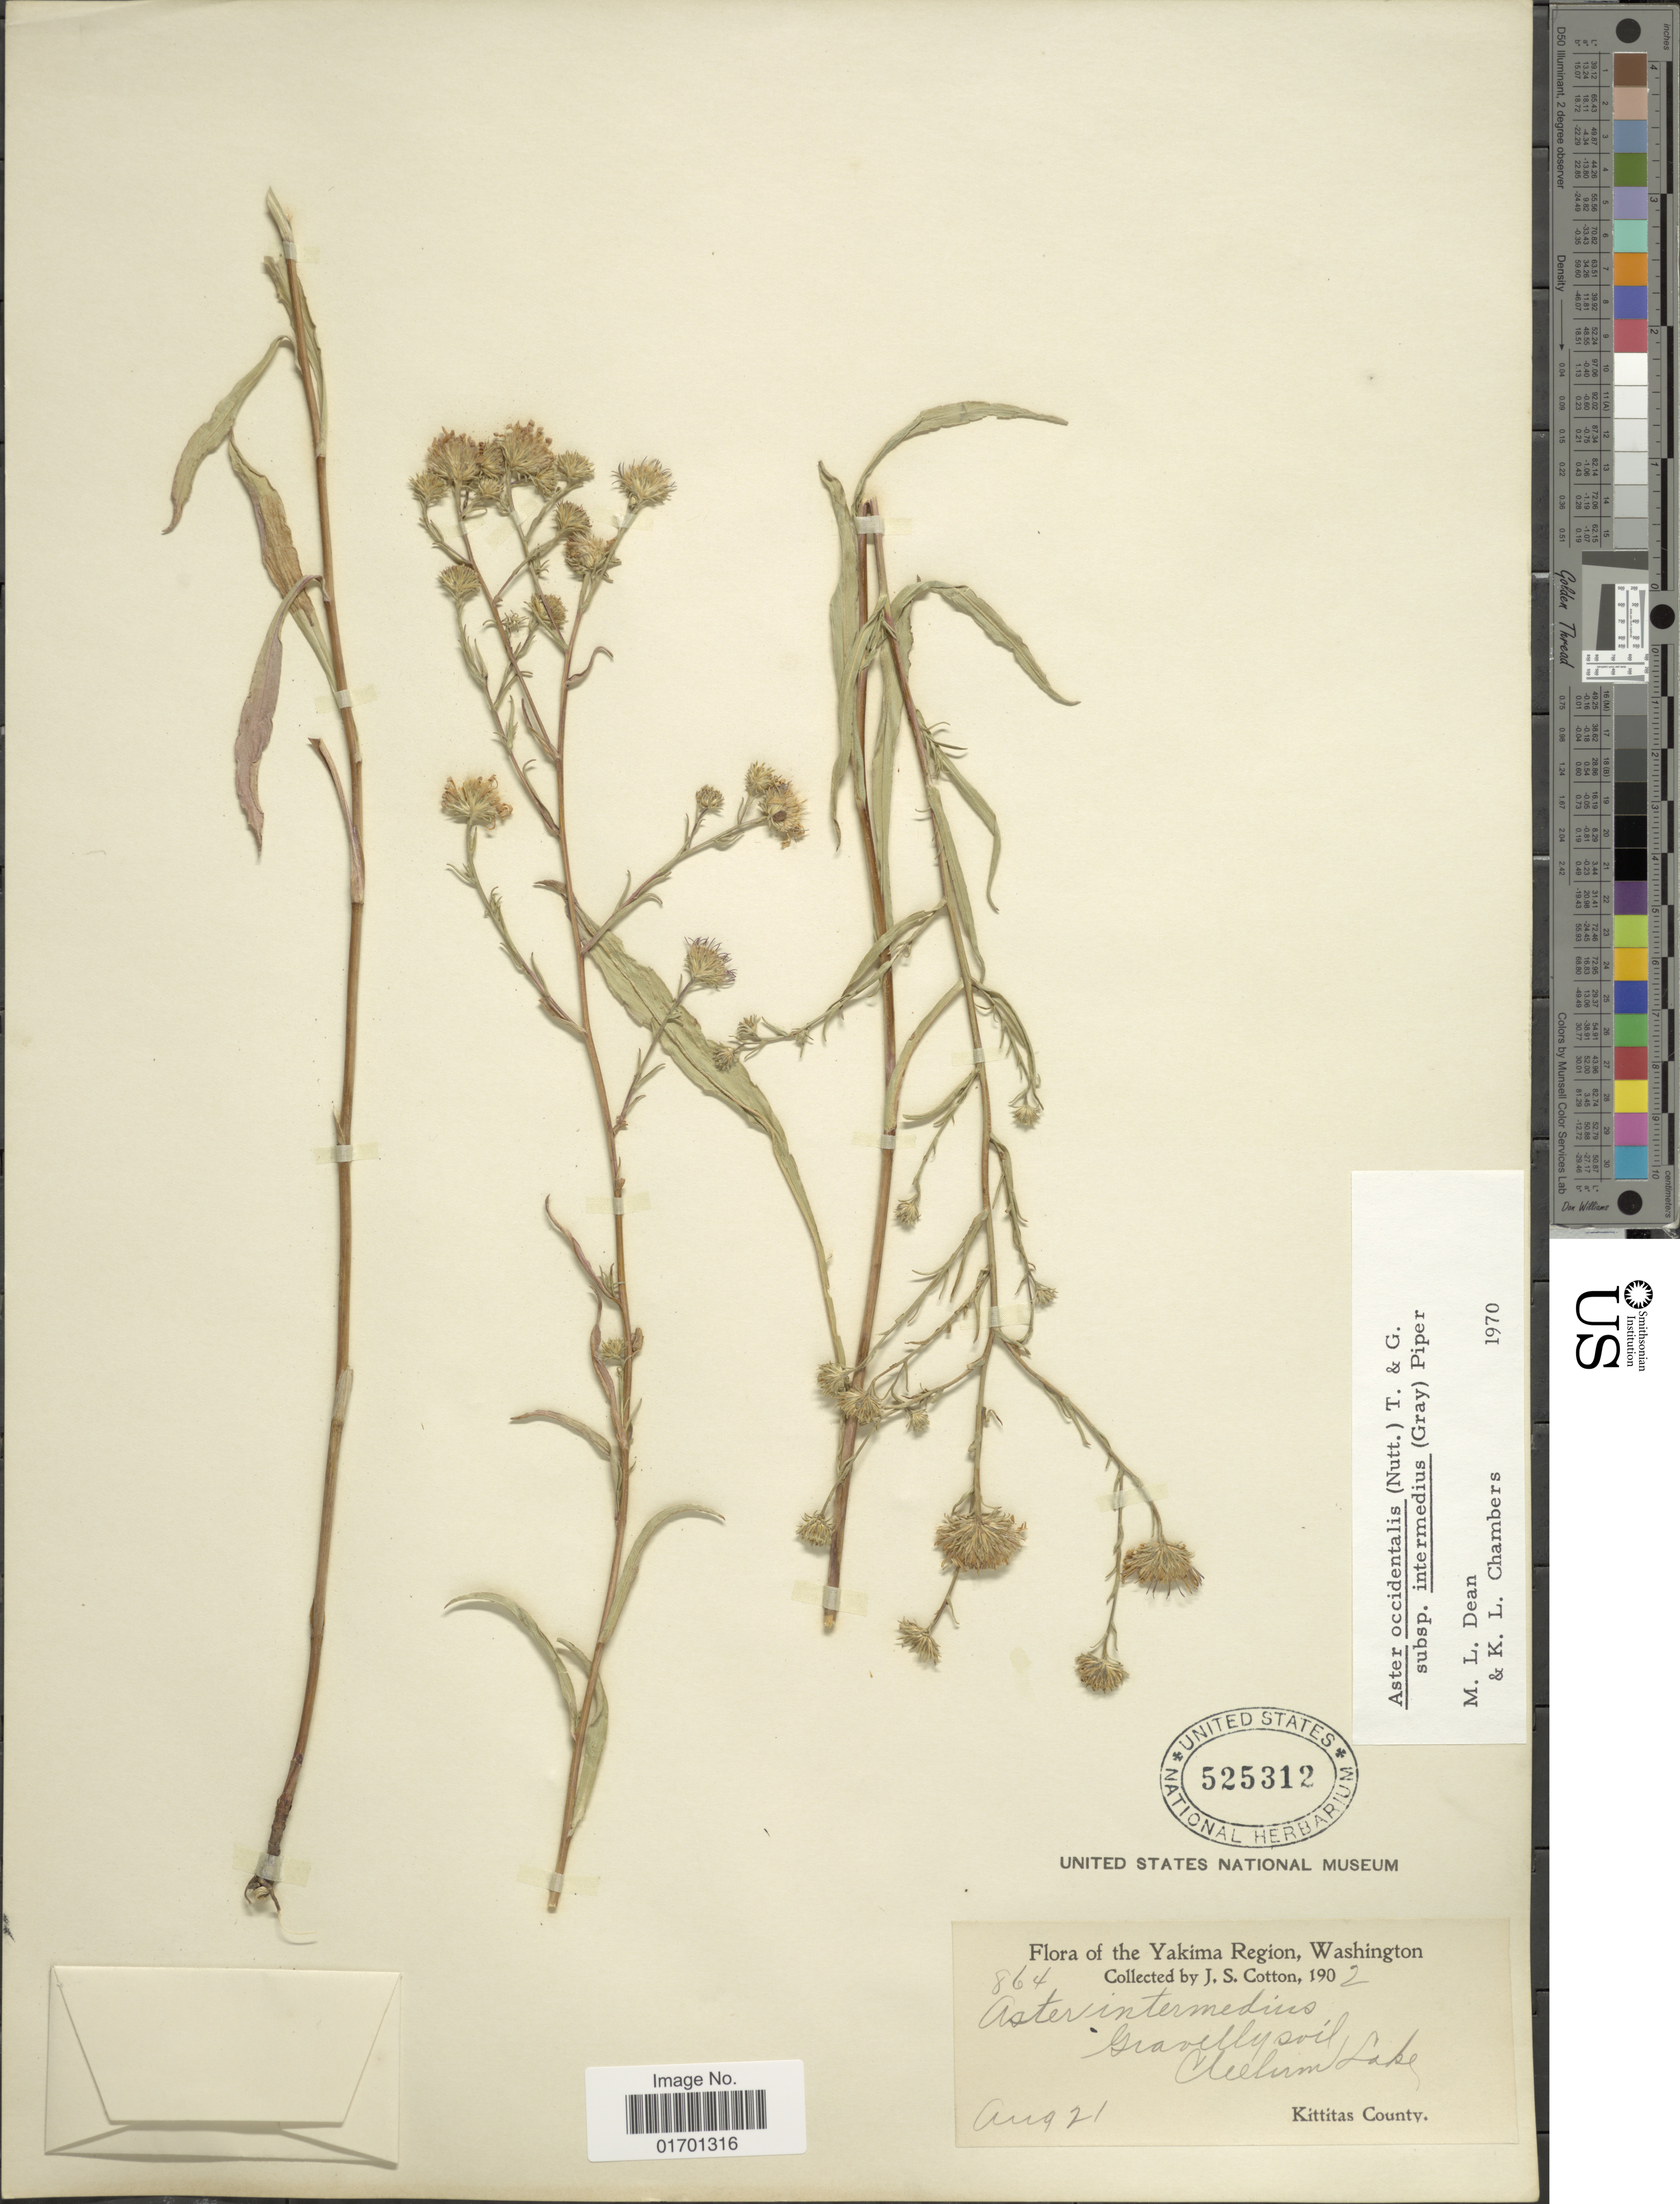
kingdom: Plantae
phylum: Tracheophyta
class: Magnoliopsida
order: Asterales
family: Asteraceae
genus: Symphyotrichum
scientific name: Symphyotrichum spathulatum var. intermedium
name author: (A. Gray) G.L. Nesom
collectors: J. S. Cotton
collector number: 864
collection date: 1902-08-21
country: United States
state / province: Washington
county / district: Yakima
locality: The Yakima Region, Gravelly soil. Cleelum Lake.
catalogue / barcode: US 525312